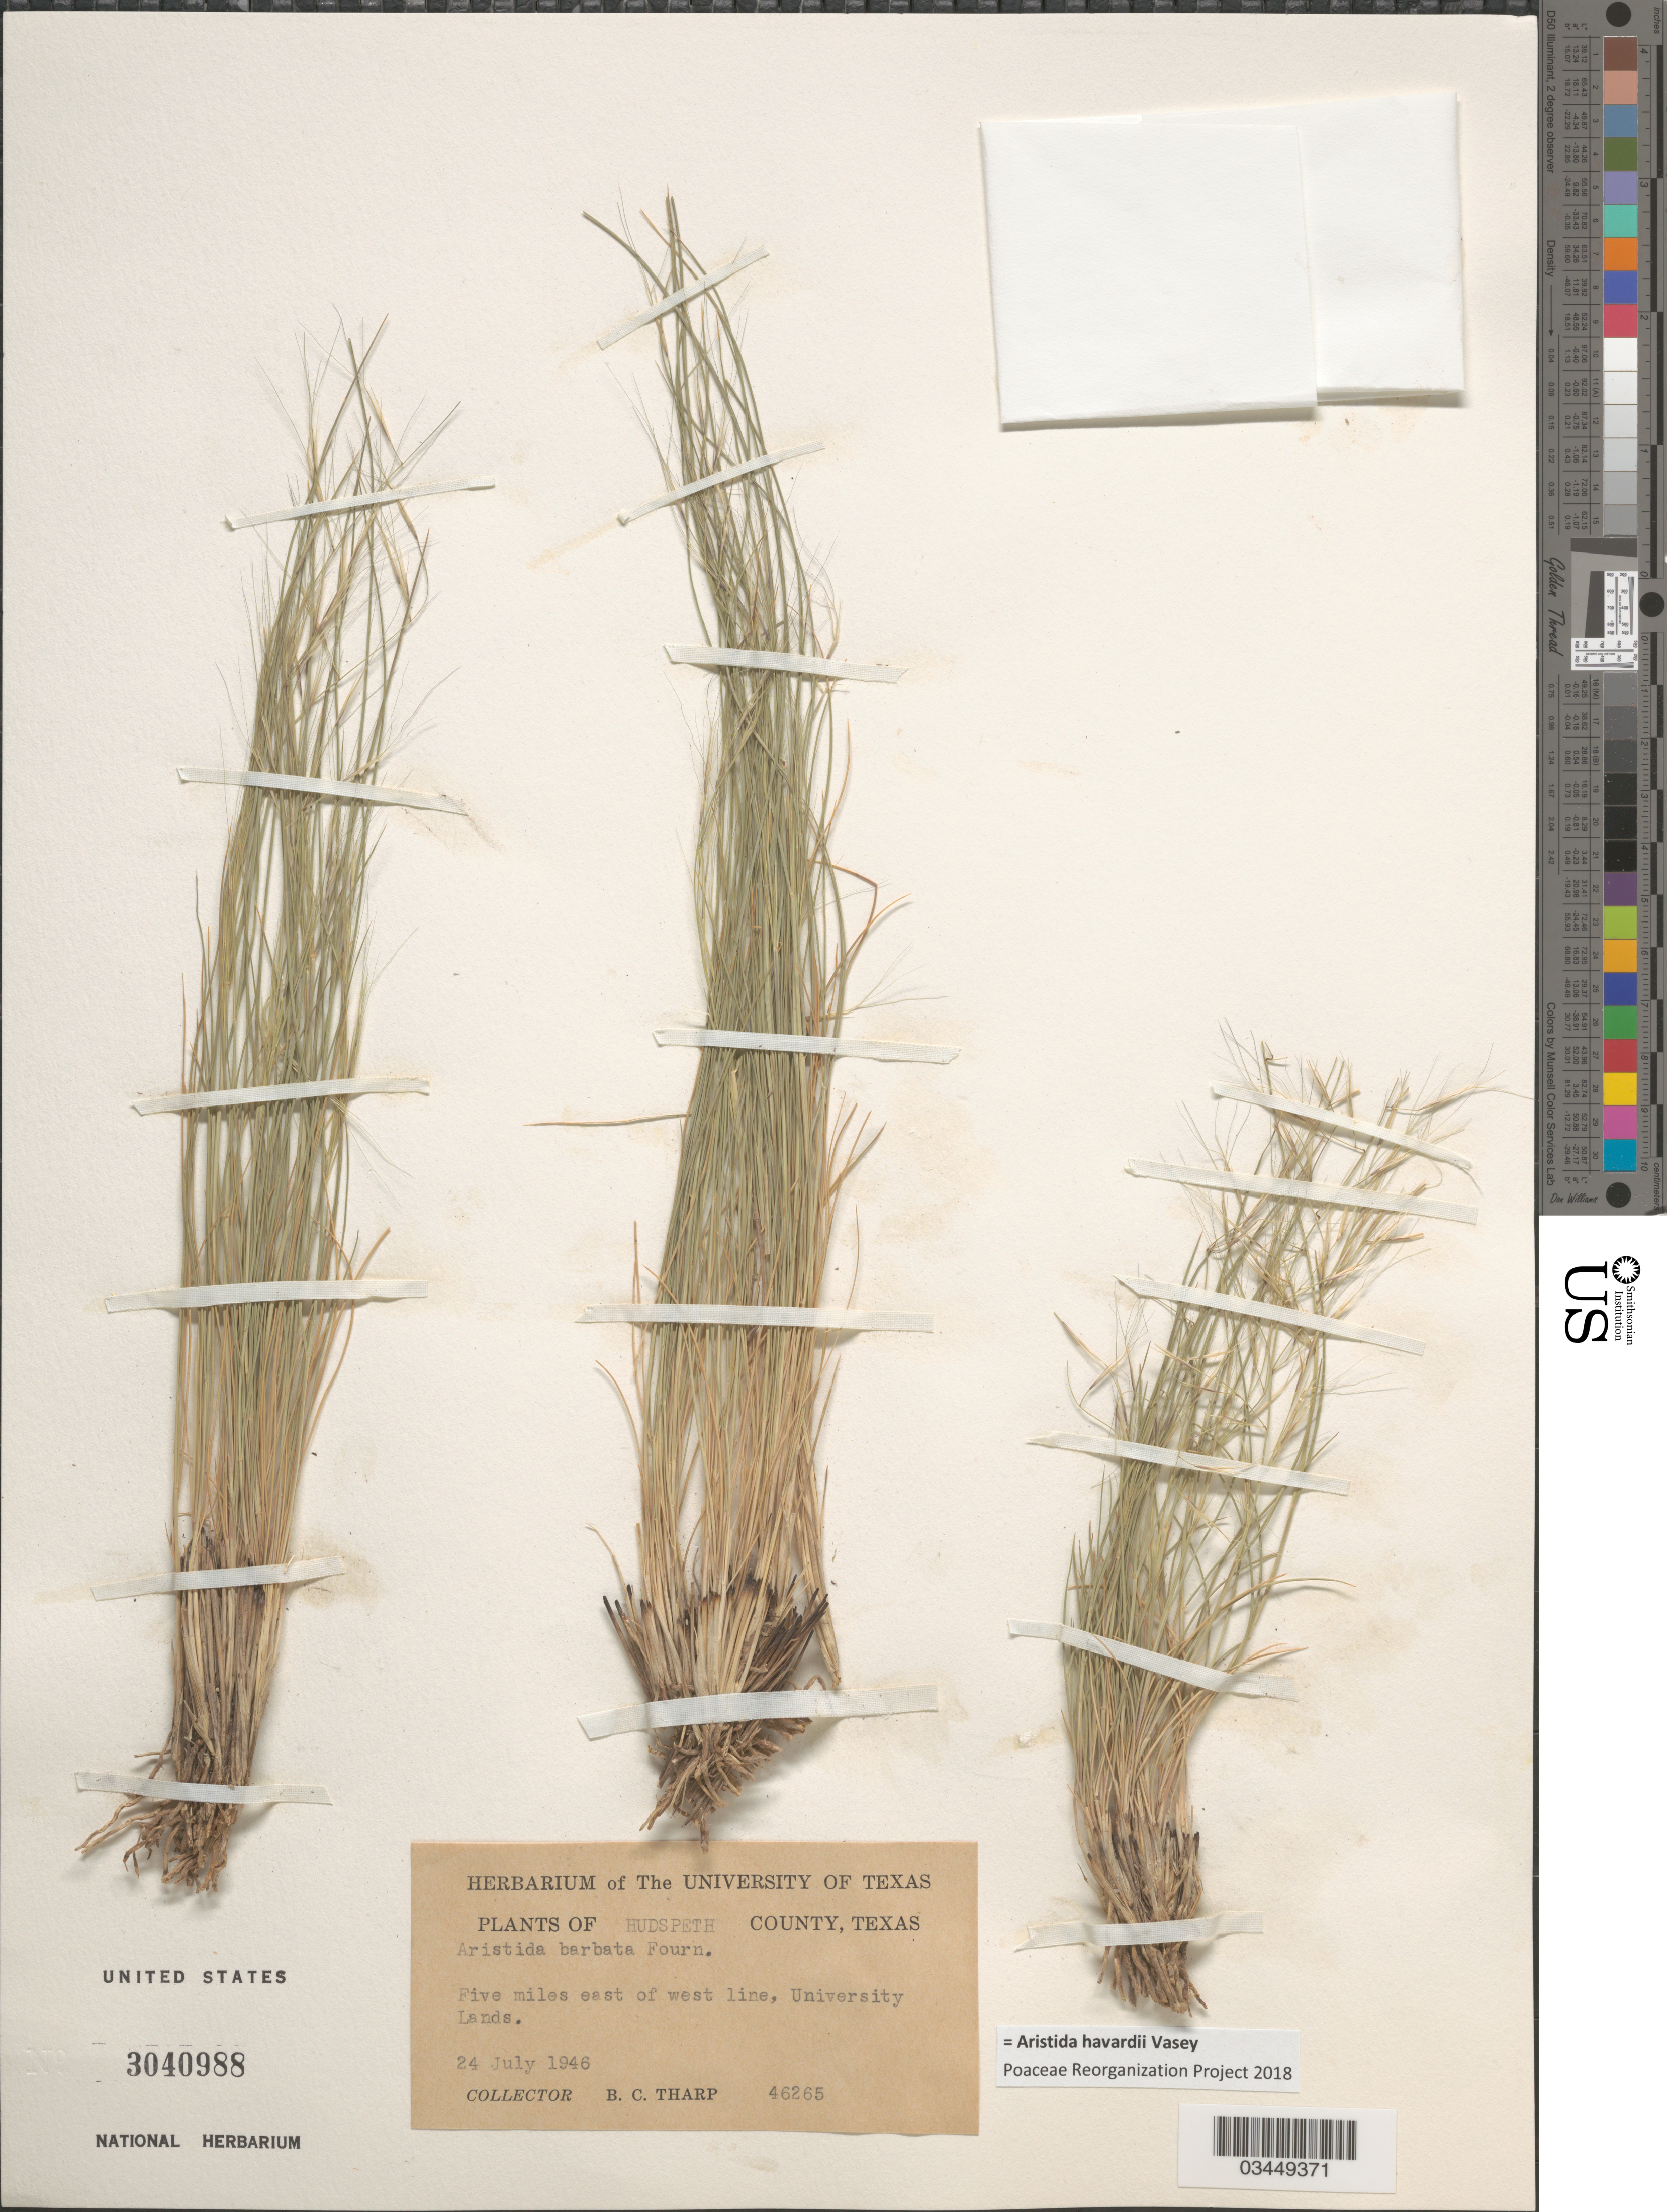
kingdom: Plantae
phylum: Tracheophyta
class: Liliopsida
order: Poales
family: Poaceae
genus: Aristida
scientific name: Aristida havardii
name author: Vasey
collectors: B. C. Tharp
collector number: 46265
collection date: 1946-07-24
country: United States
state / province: Texas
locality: Hudspeth. County. Five miles east of west line, University Lands.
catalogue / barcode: US 3040988